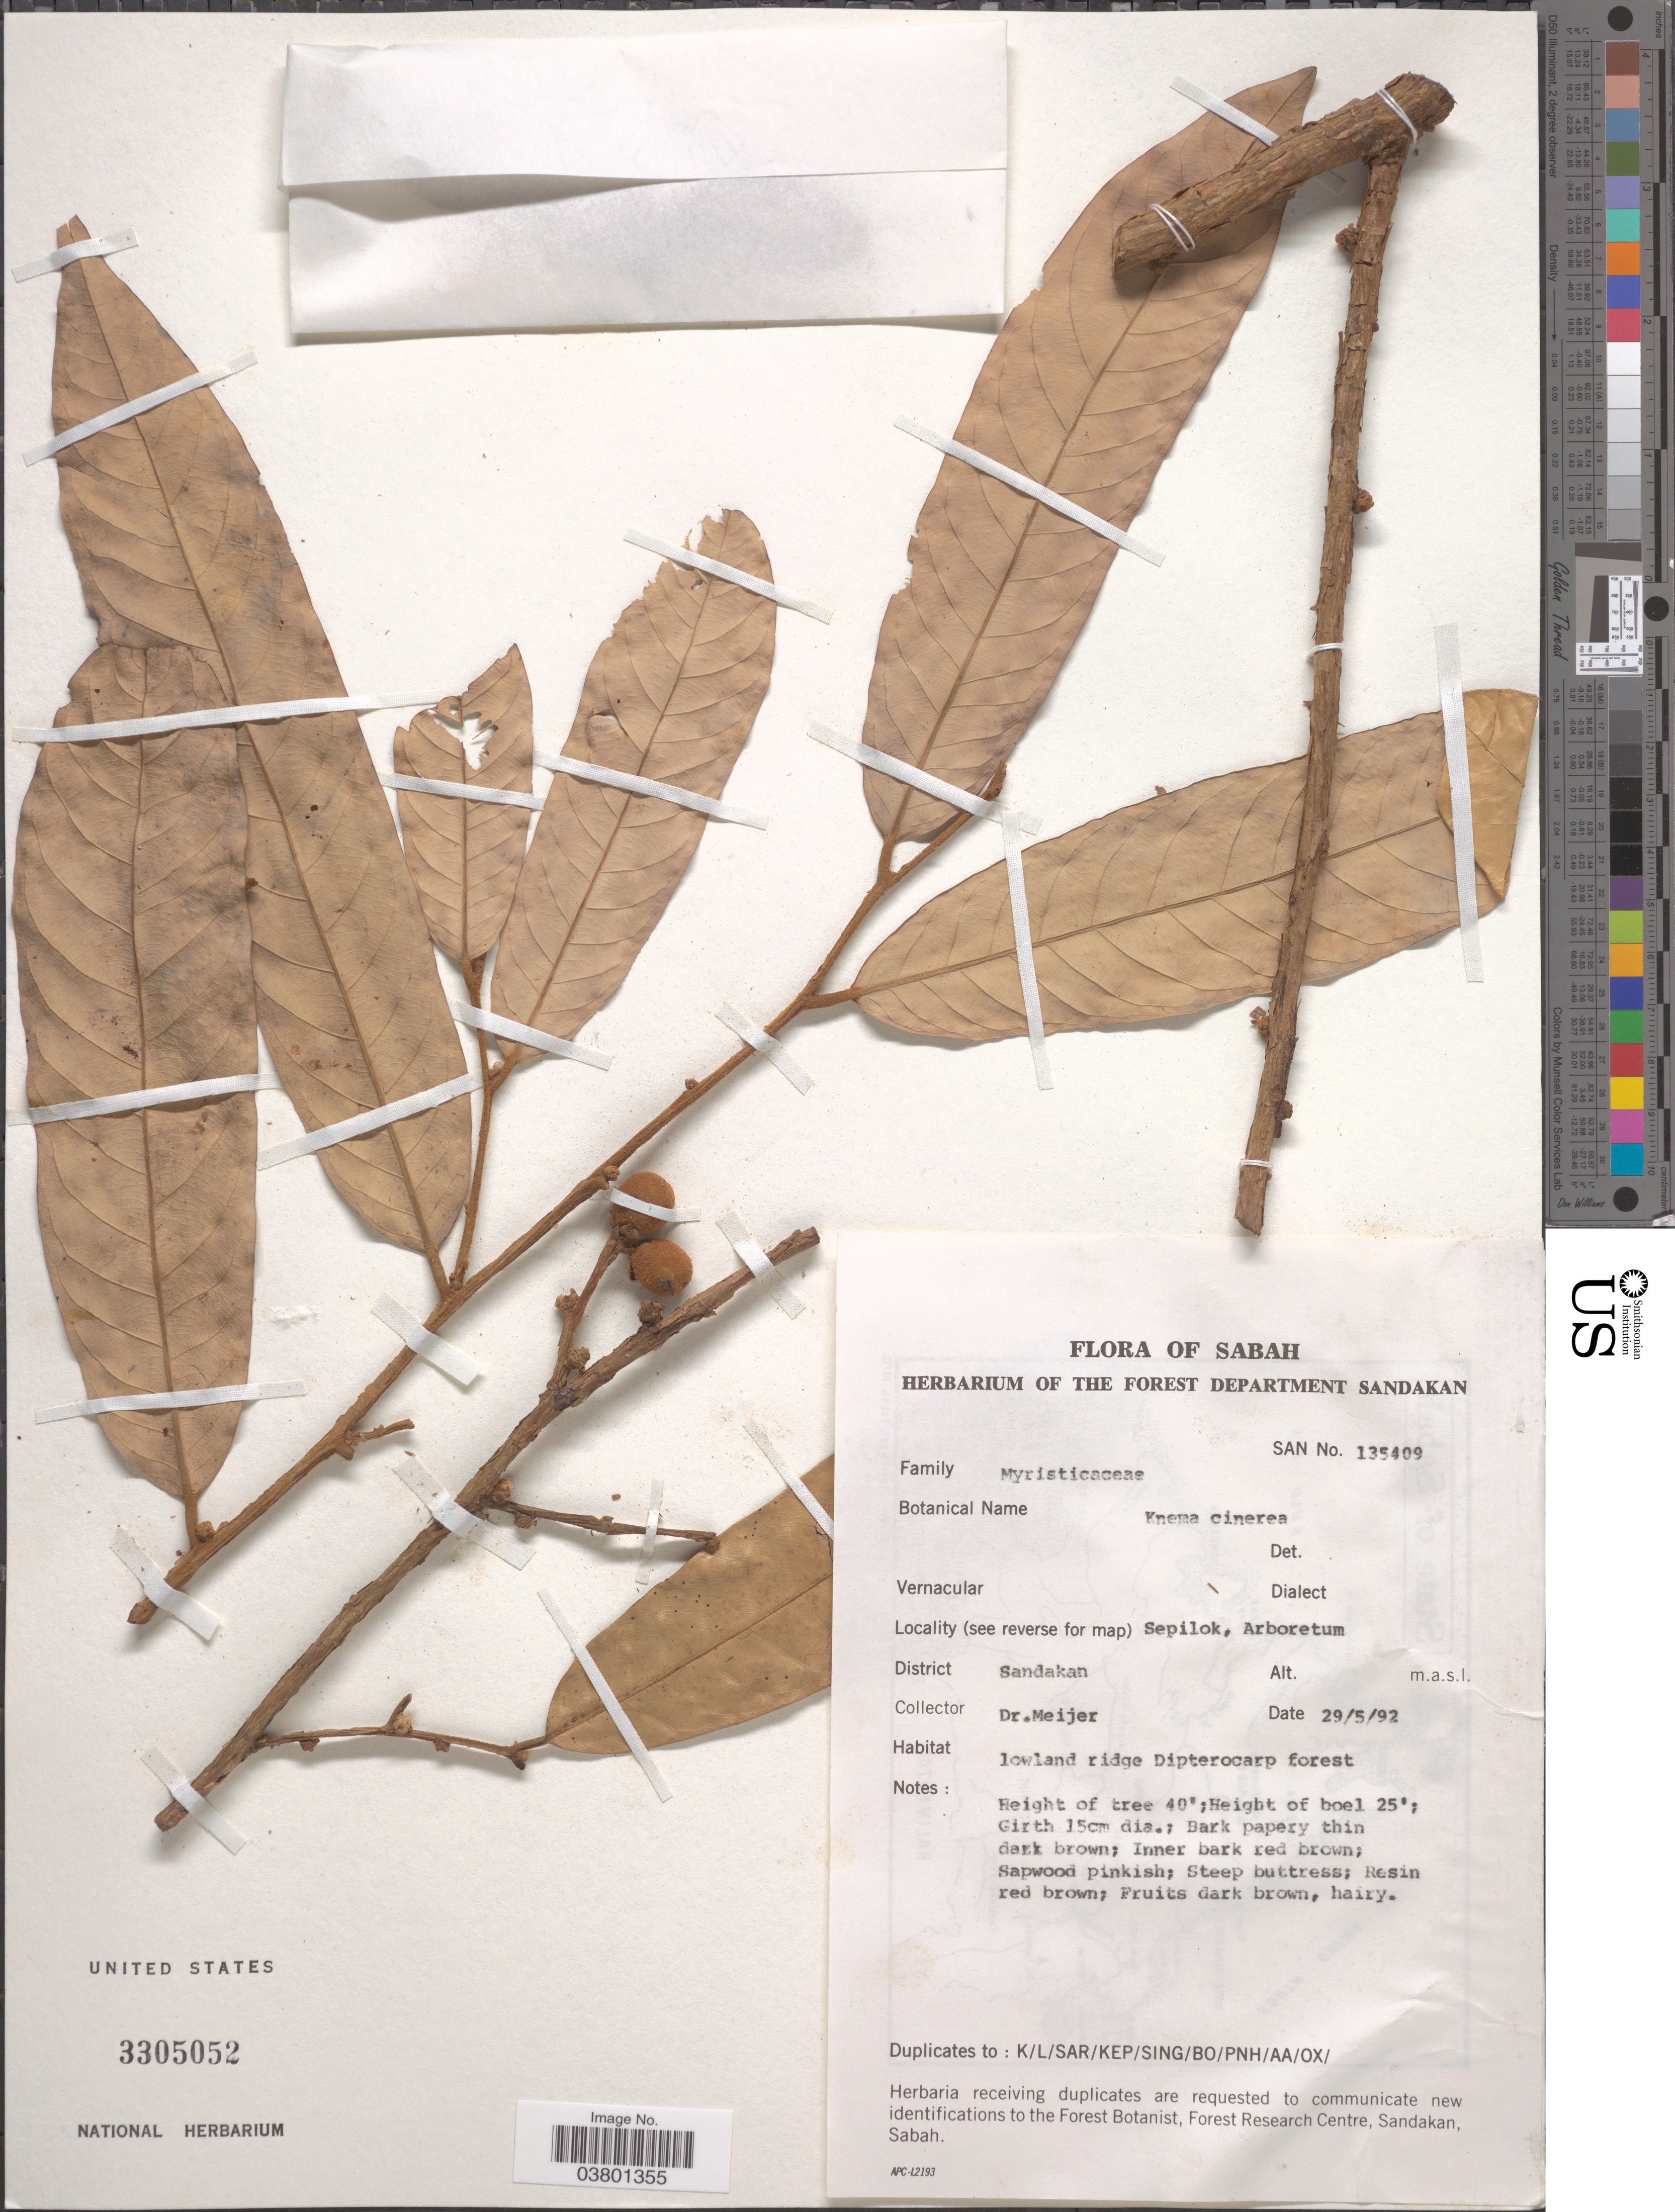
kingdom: Plantae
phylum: Tracheophyta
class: Magnoliopsida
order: Magnoliales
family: Myristicaceae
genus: Knema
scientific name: Knema cinerea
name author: (Poir.) Warb.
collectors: -- Meijer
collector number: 135409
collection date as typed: Transcribed d/m/y: 29/5/92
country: Malaysia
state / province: Sabah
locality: Sepilok, Arboretum. District Sandakan.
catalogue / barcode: US 3305052